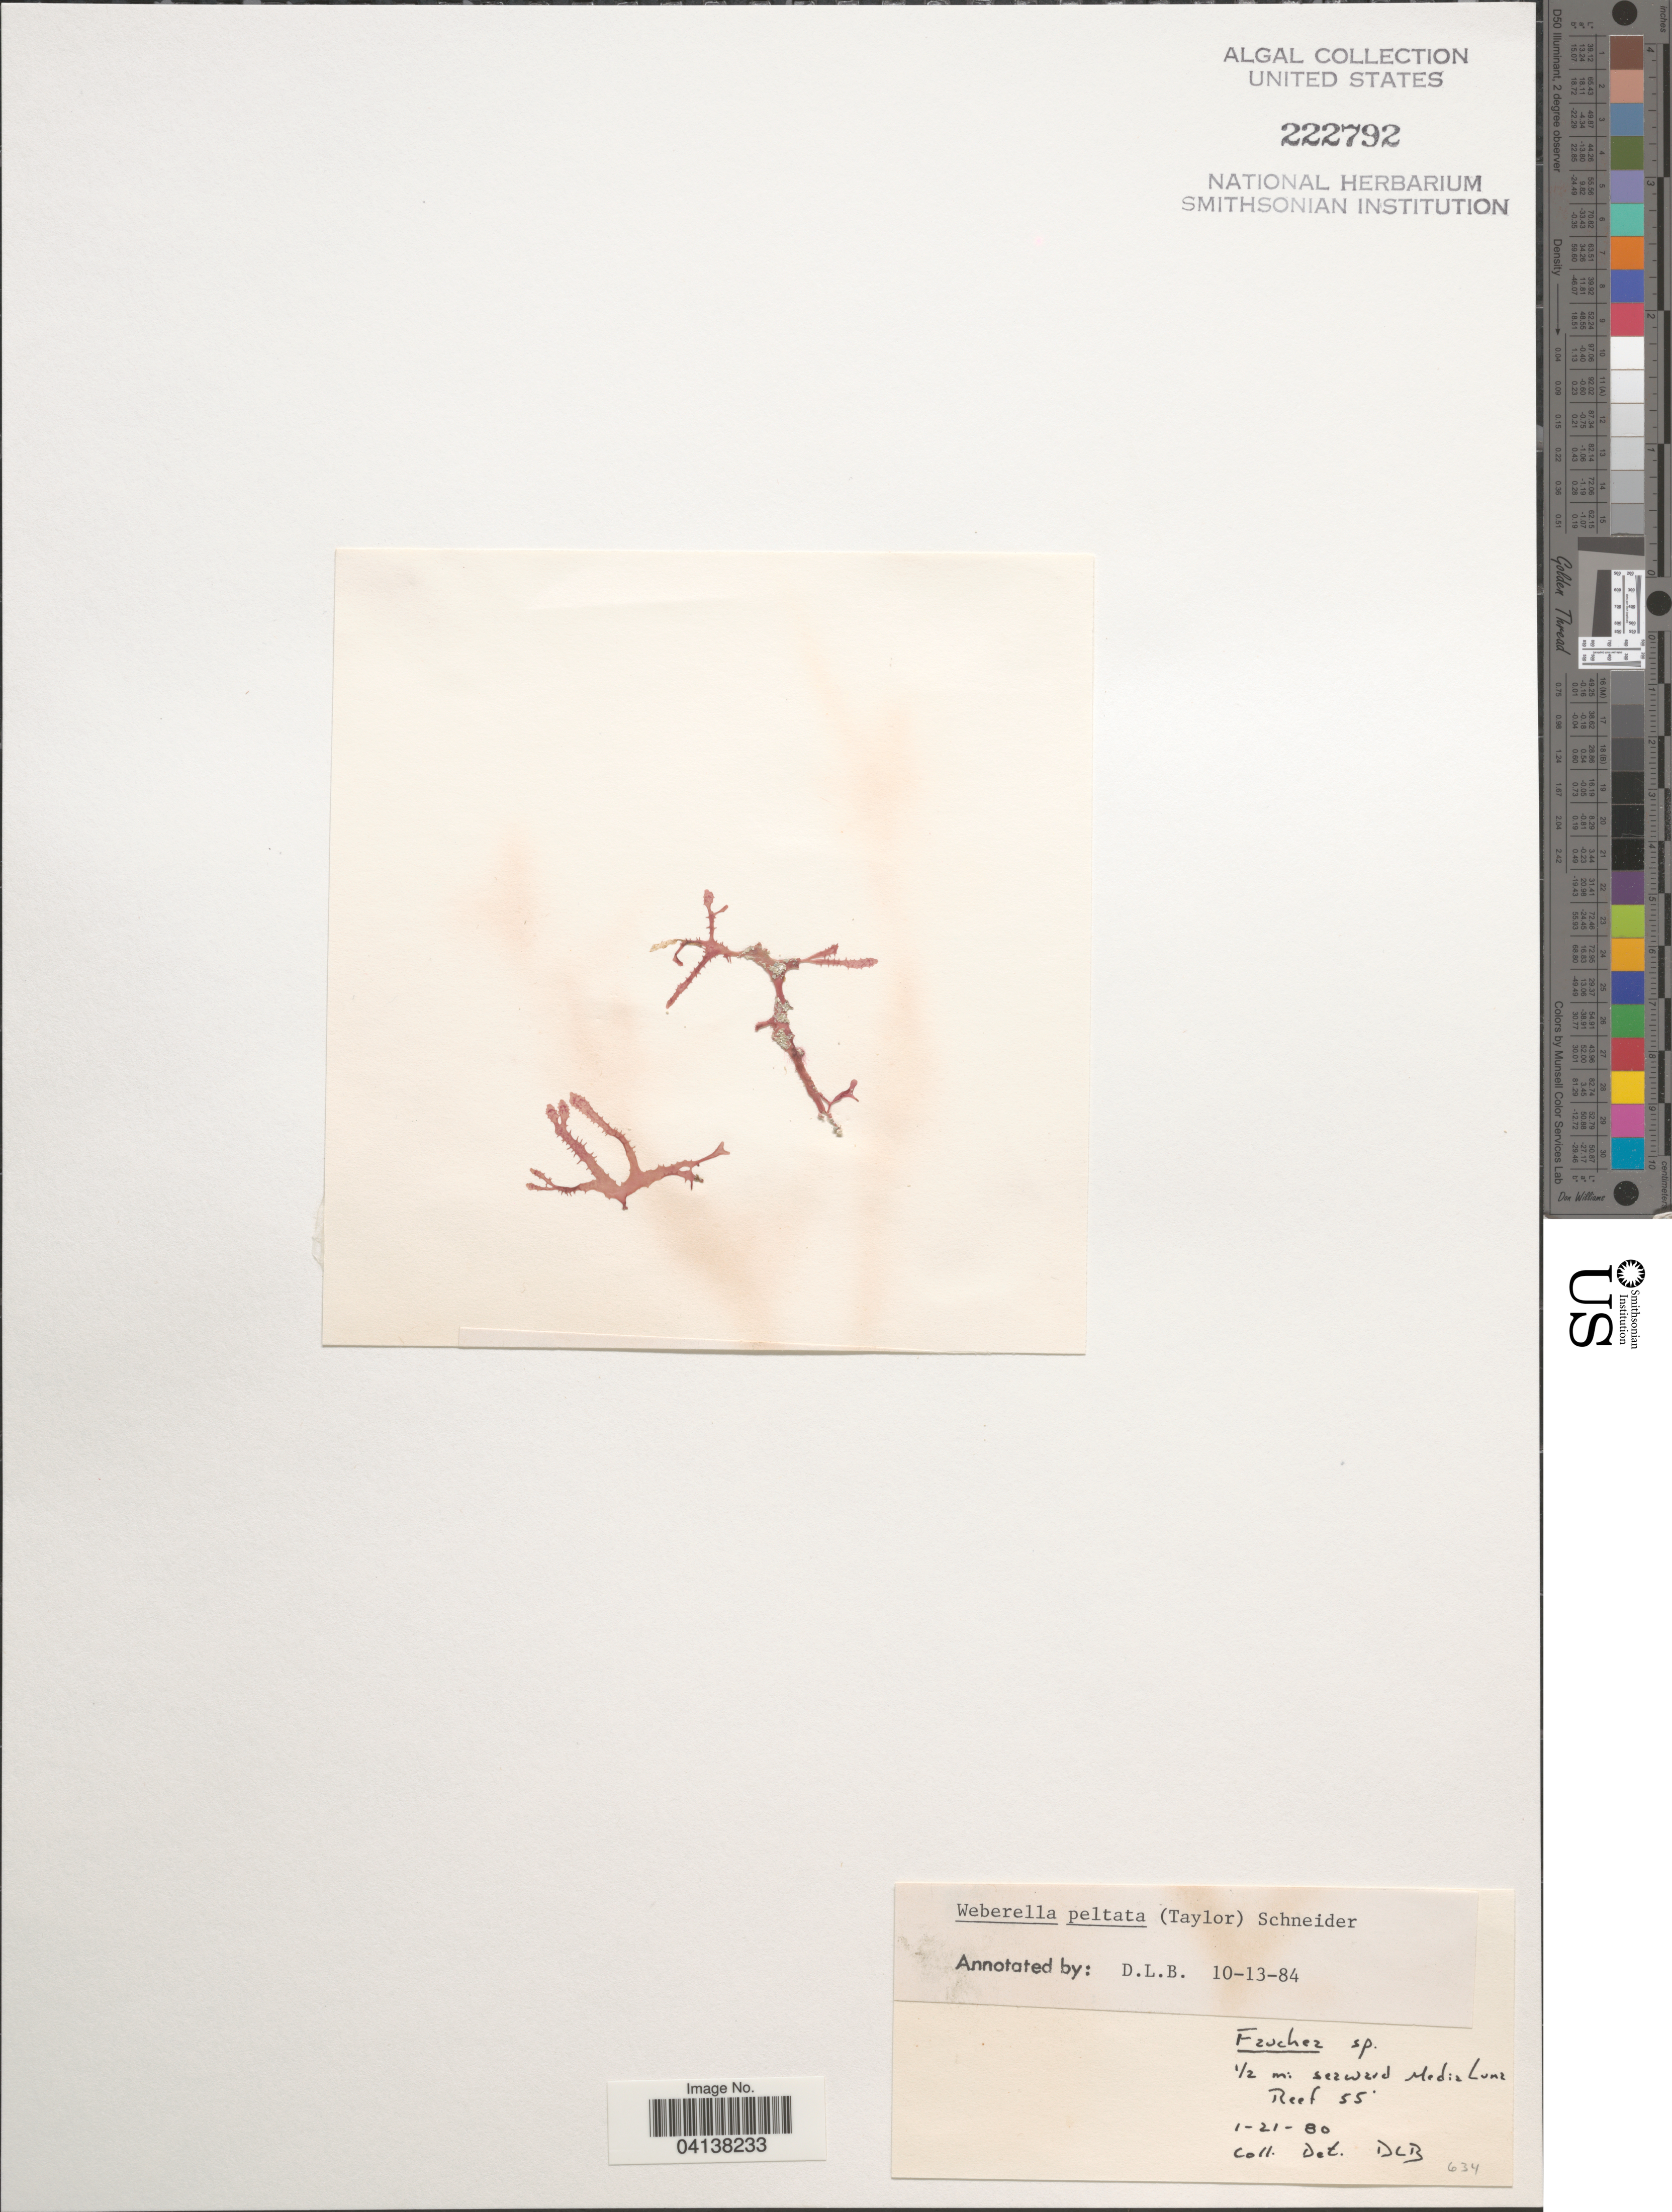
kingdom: Plantae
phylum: Rhodophyta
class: Florideophyceae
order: Rhodymeniales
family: Hymenocladiaceae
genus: Asteromenia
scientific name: Asteromenia peltata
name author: (W.R. Taylor) Huisman & A.J.K. Millar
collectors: D. L. B.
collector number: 634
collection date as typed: Transcribed d/m/y: 21/1/80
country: Puerto Rico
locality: ½ mi seaward Media Luna Reef.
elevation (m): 17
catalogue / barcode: US 222792